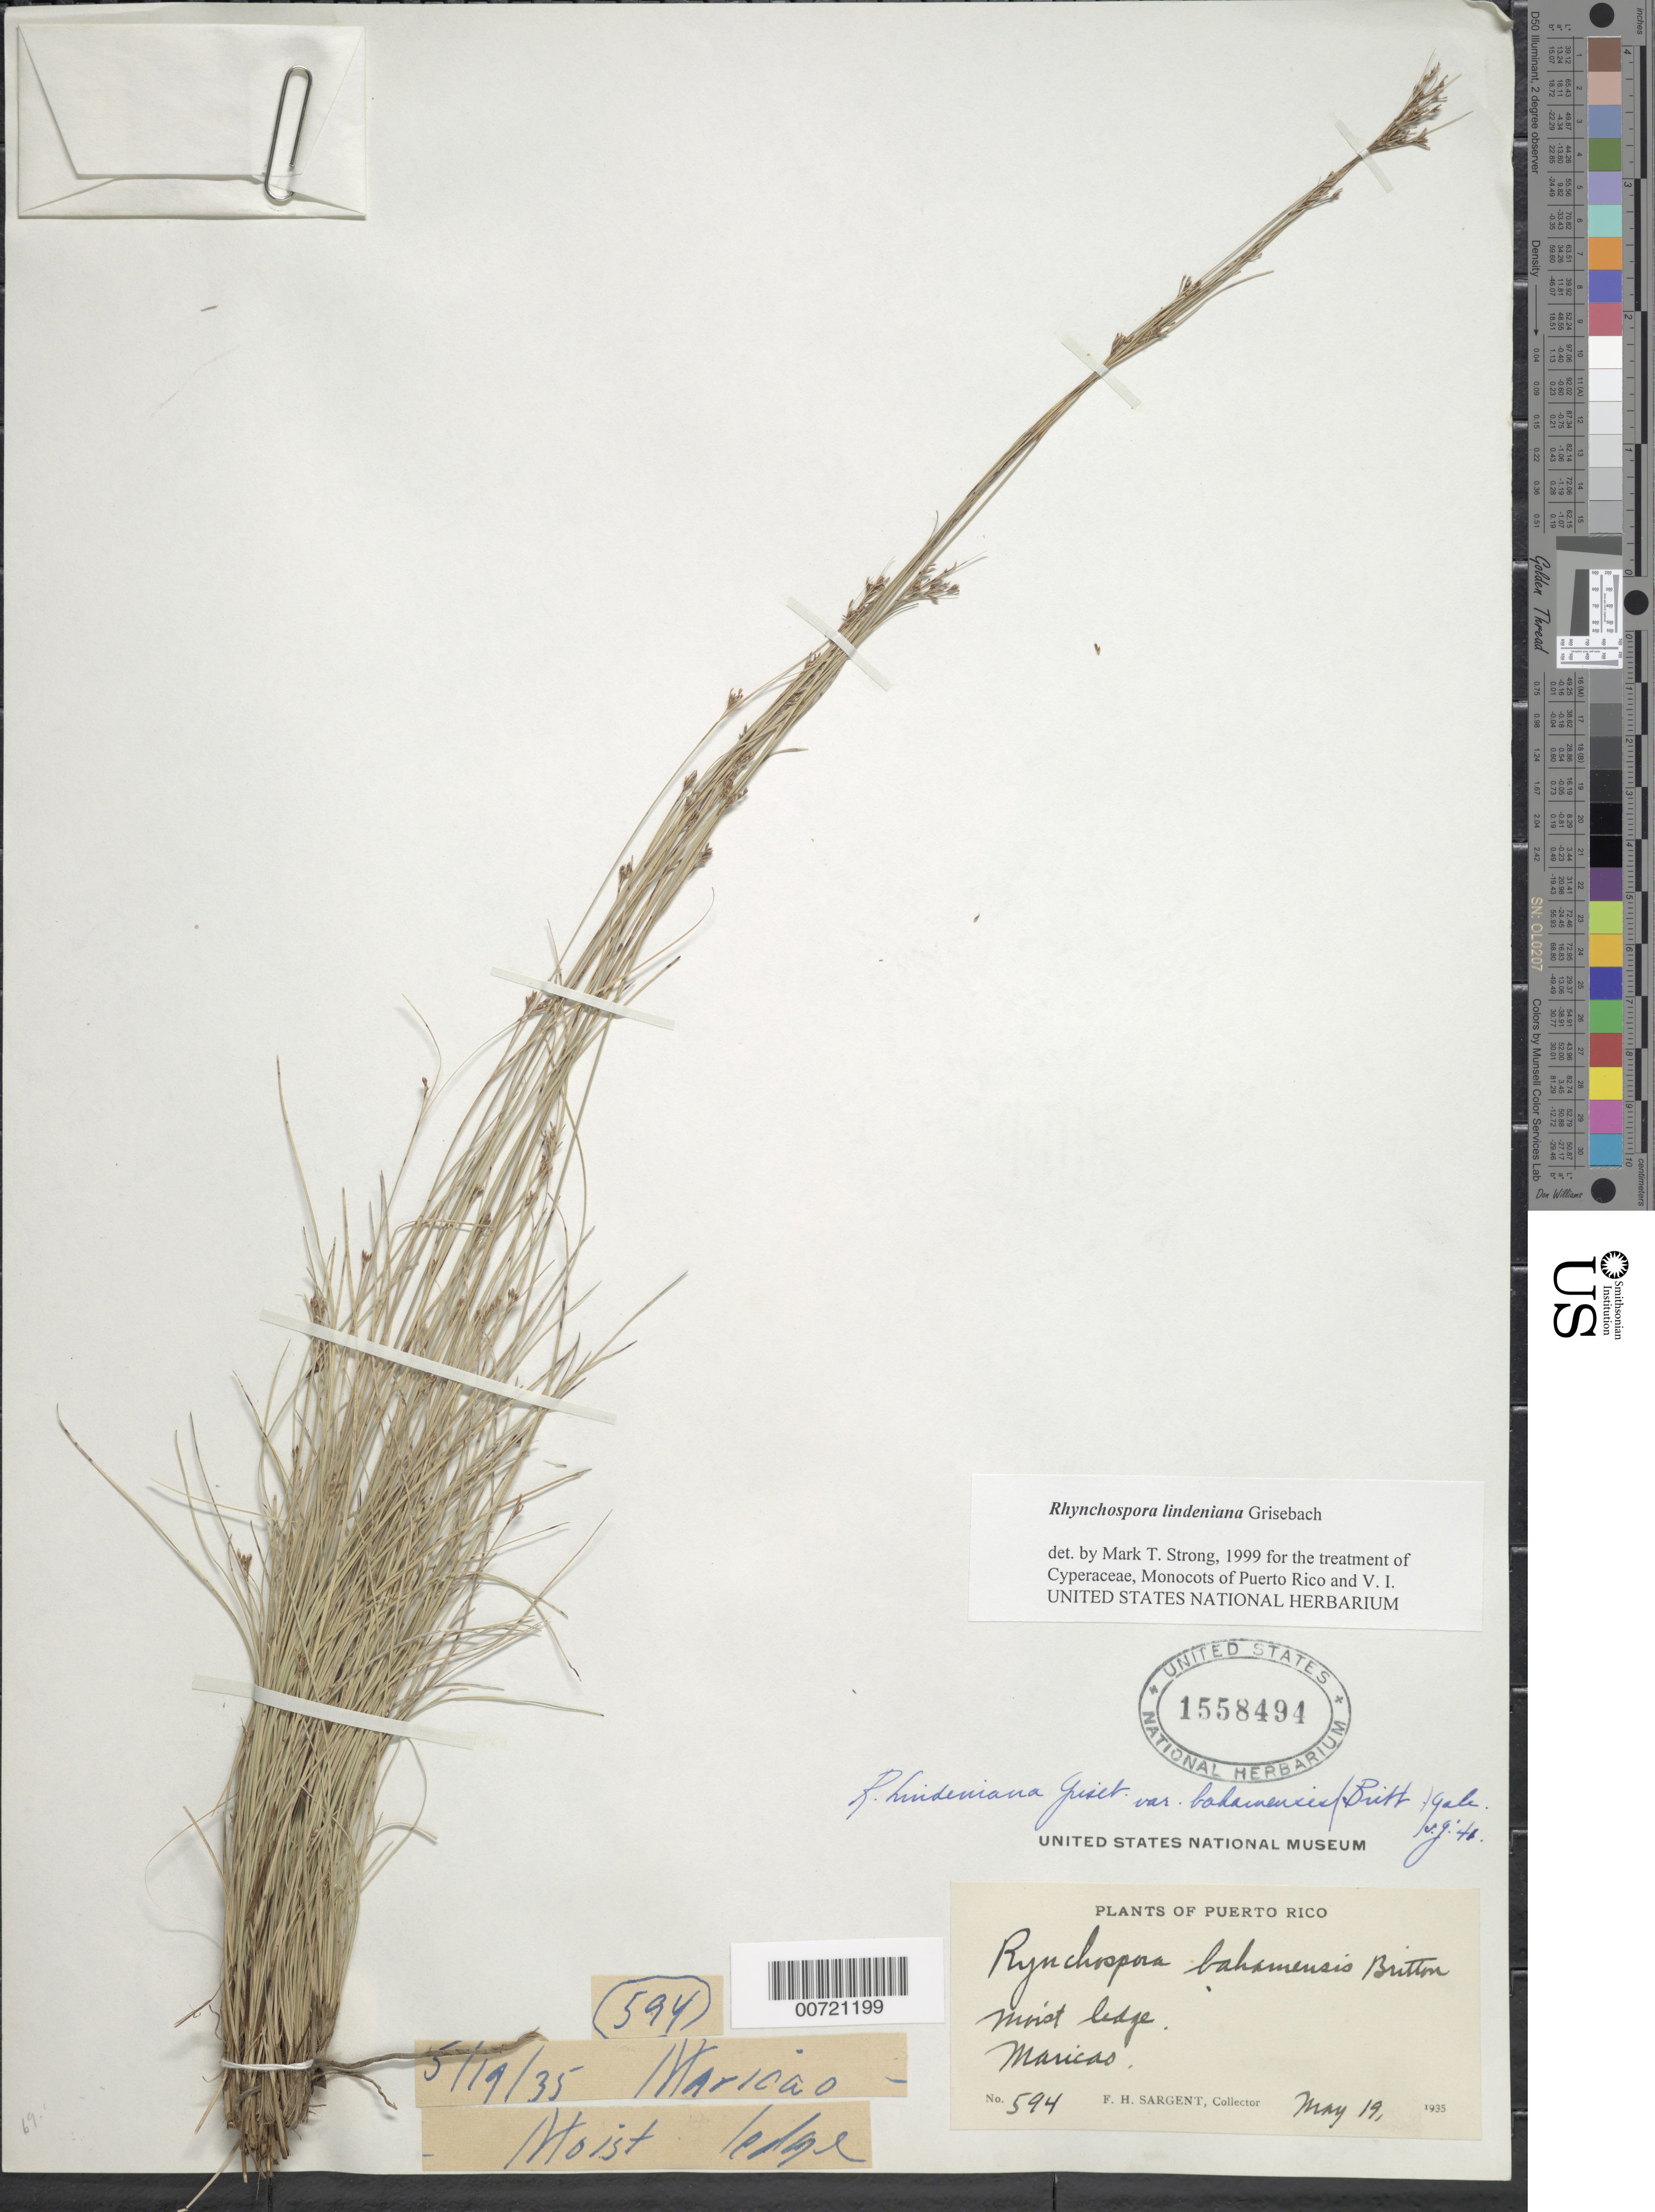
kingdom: Plantae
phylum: Tracheophyta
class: Liliopsida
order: Poales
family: Cyperaceae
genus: Rhynchospora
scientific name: Rhynchospora lindeniana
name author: Griseb.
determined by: Strong, M. T., (US), Smithsonian Institution - National Museum of Natural History (UNITED STATES)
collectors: F. H. Sargent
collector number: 594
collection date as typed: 19 May 1935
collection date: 1935-05-19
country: Puerto Rico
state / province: Maricao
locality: Maricao.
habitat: Moist ledge.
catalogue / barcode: US 1558498